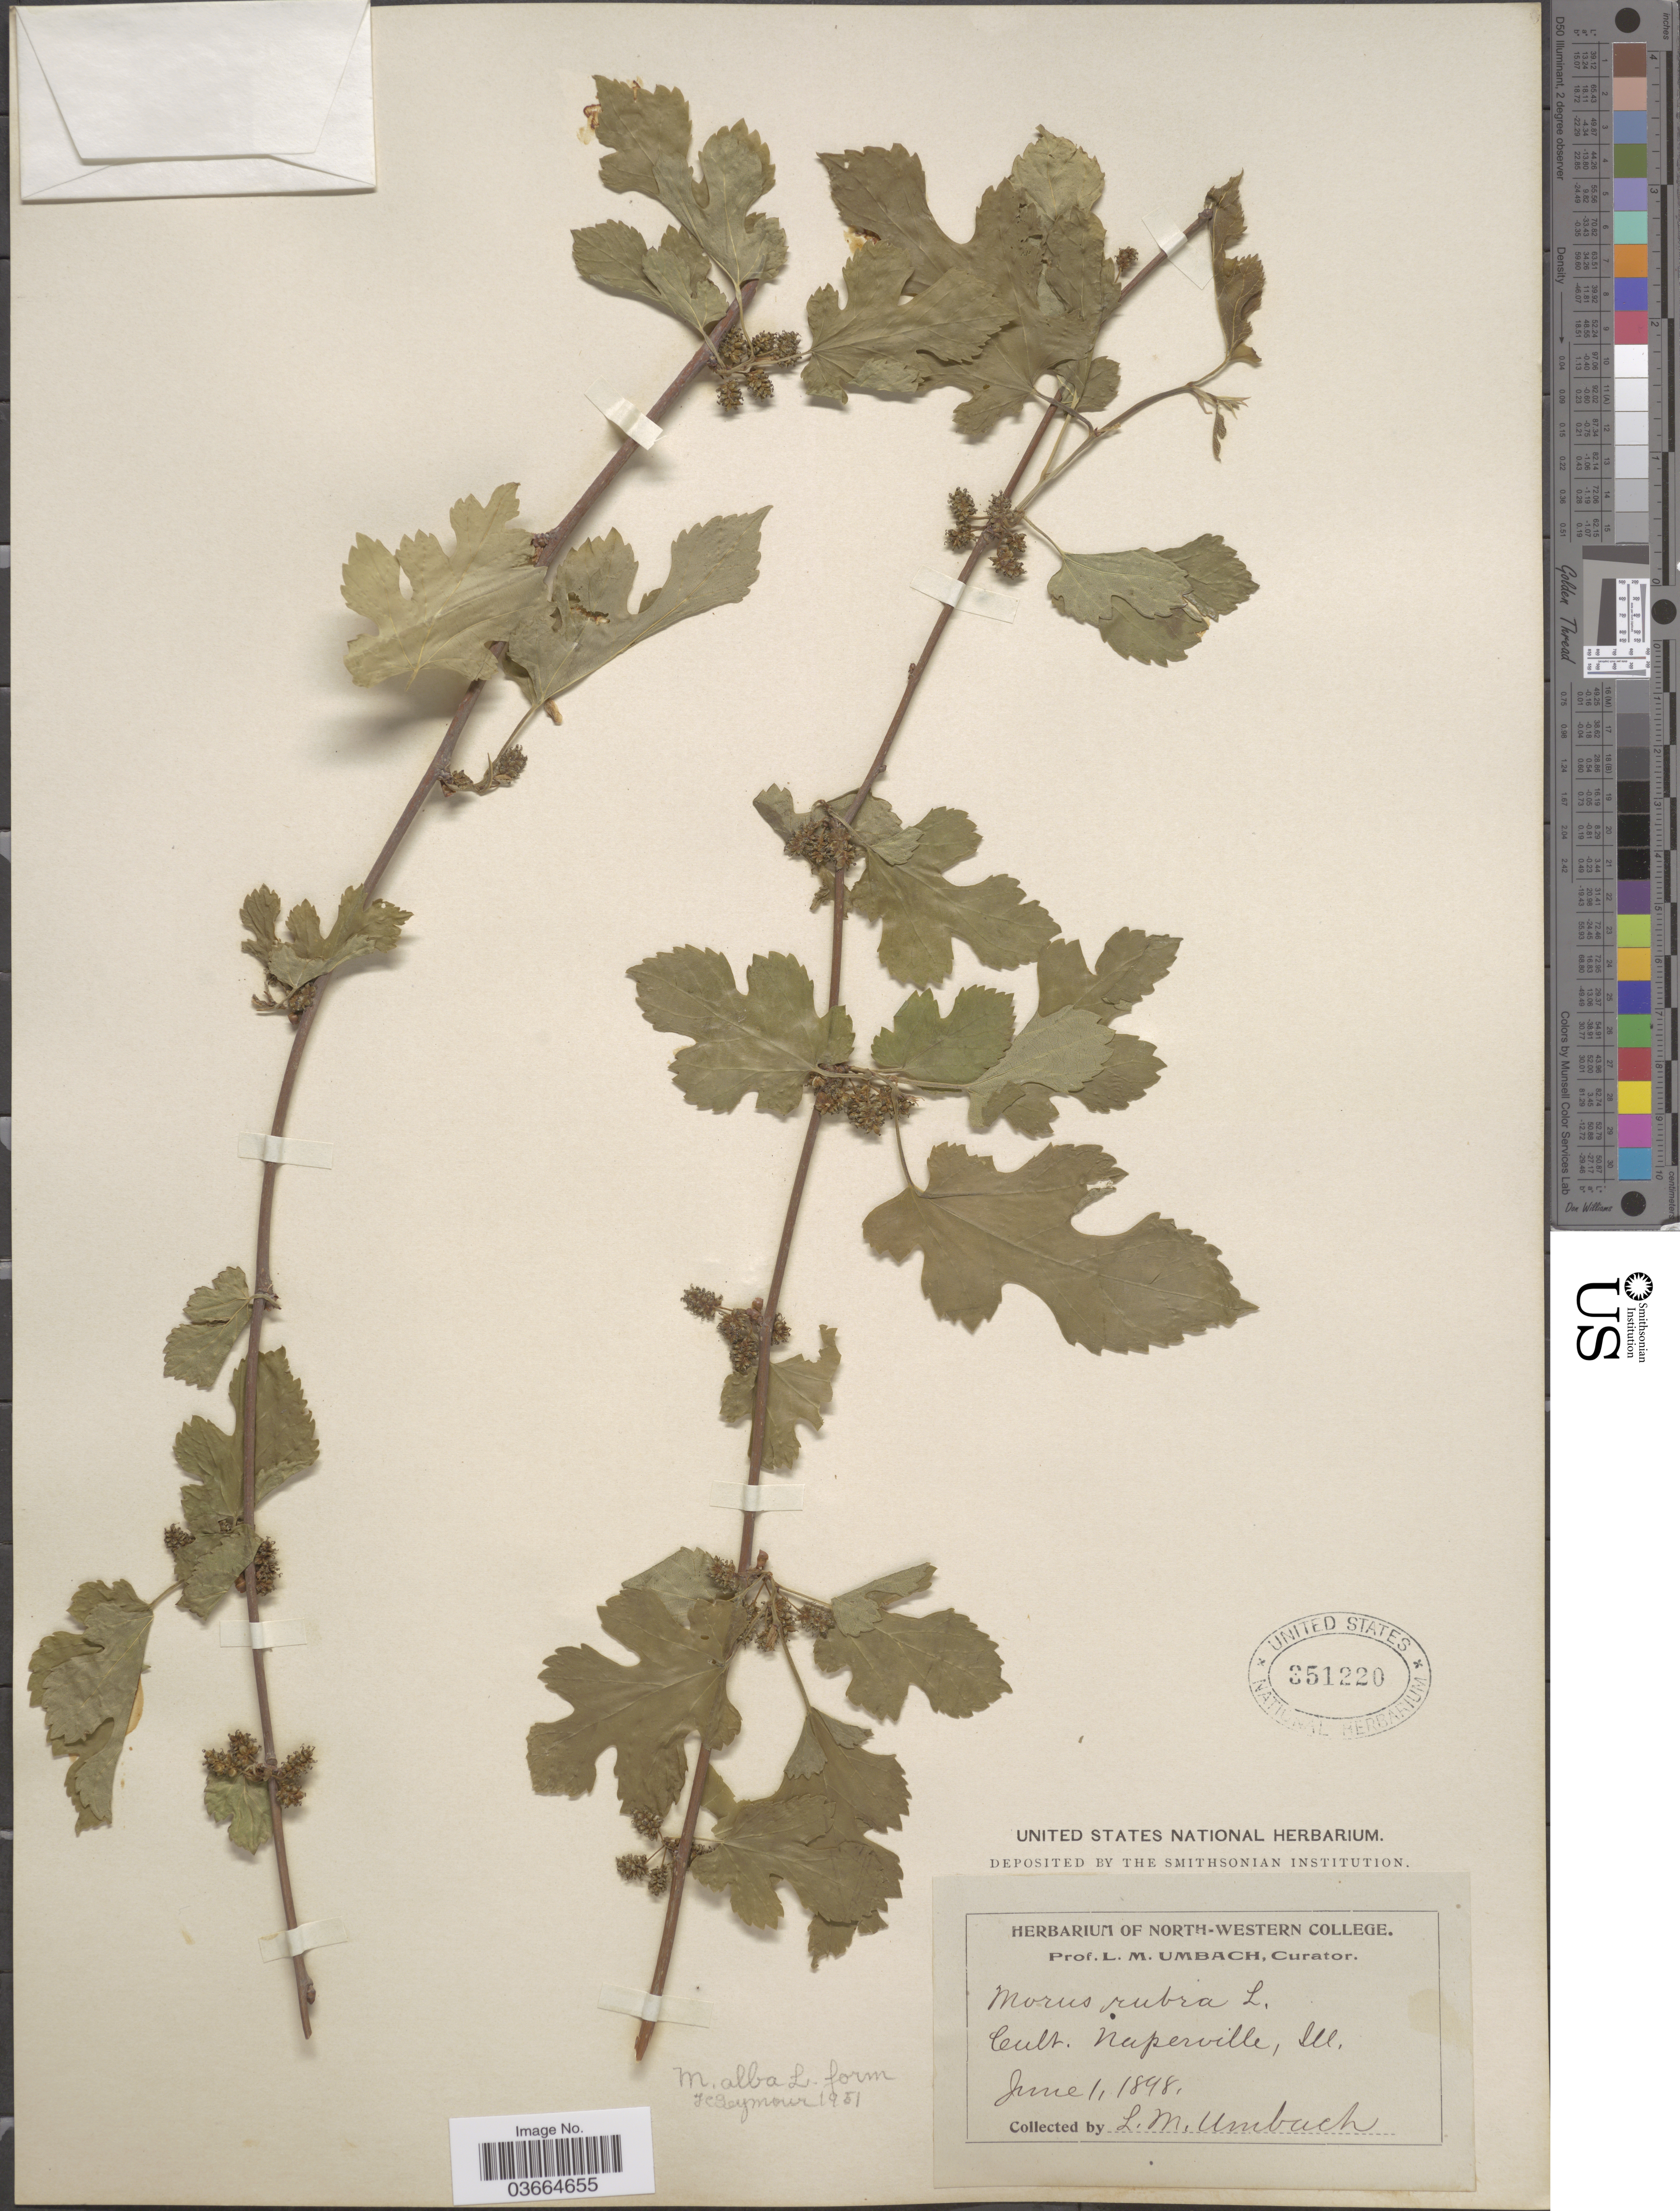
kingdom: Plantae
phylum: Tracheophyta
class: Magnoliopsida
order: Rosales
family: Moraceae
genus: Morus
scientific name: Morus rubra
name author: L.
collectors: L. M. Umbach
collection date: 1898-06-01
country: United States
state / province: Illinois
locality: Naperville.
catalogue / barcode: US 351220